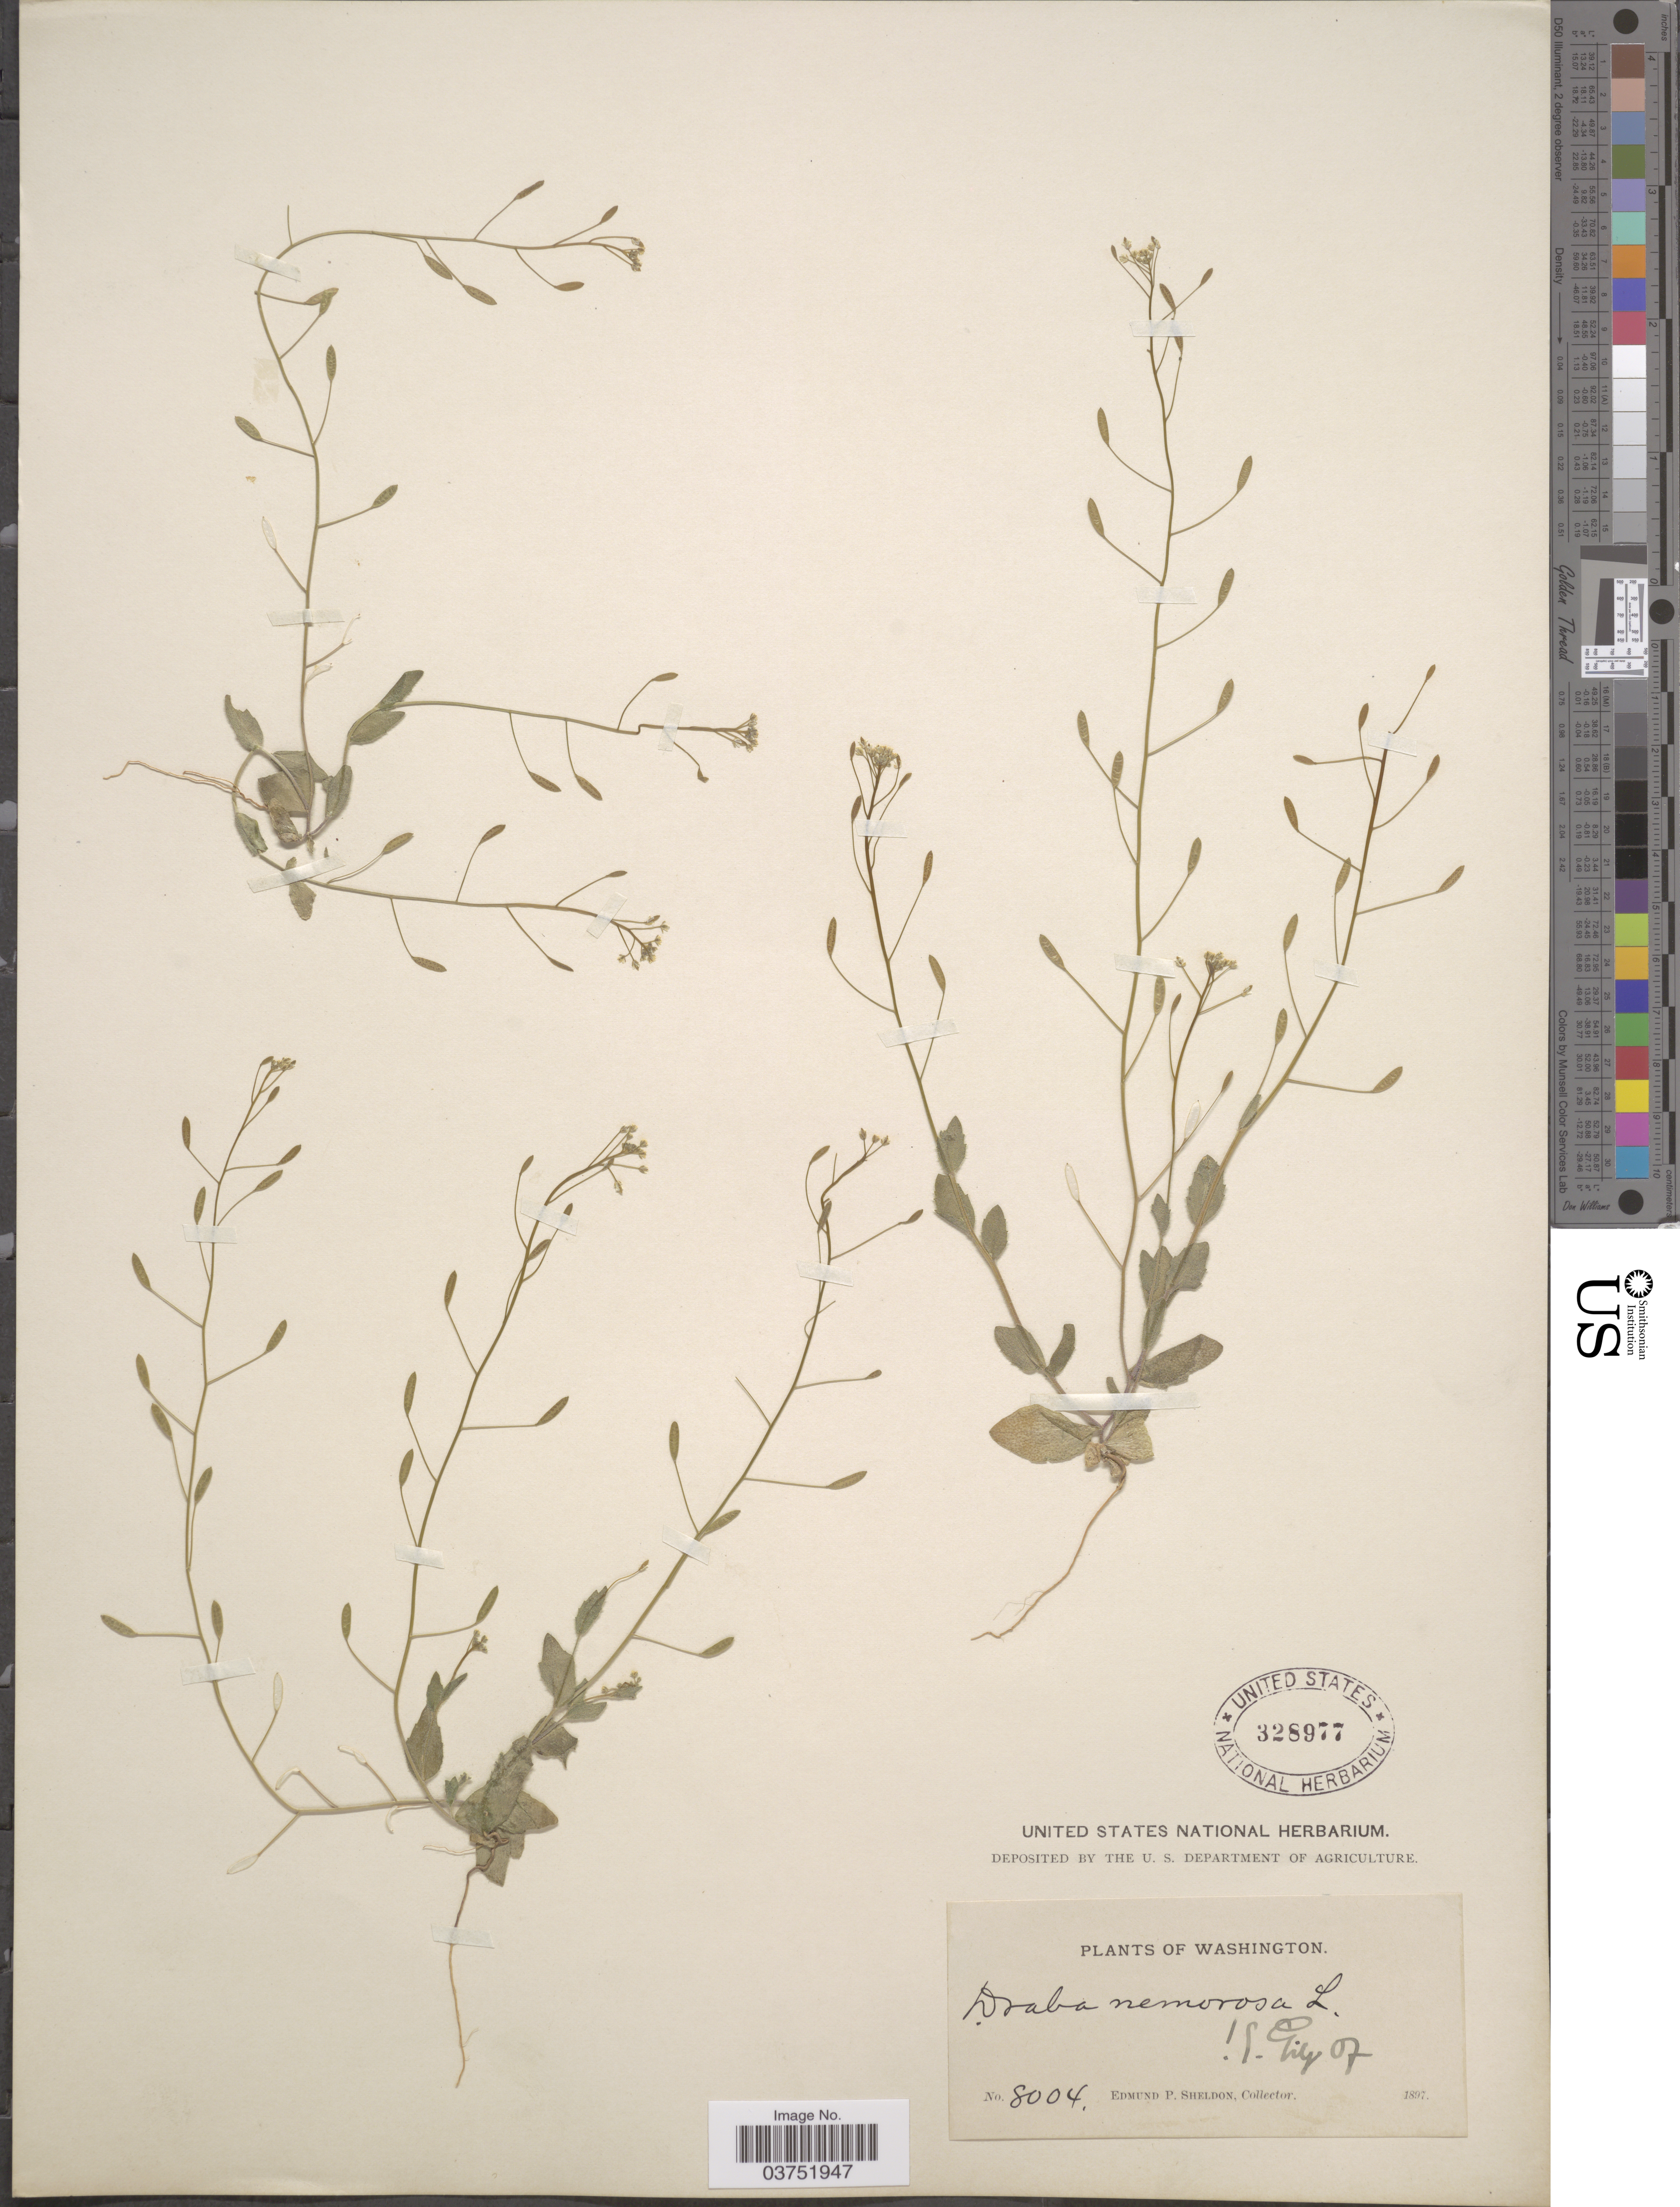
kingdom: Plantae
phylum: Tracheophyta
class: Magnoliopsida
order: Brassicales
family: Brassicaceae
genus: Draba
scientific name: Draba nemorosa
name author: L.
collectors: E. P. Sheldon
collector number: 8004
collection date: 1897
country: United States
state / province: Washington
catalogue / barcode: US 328977